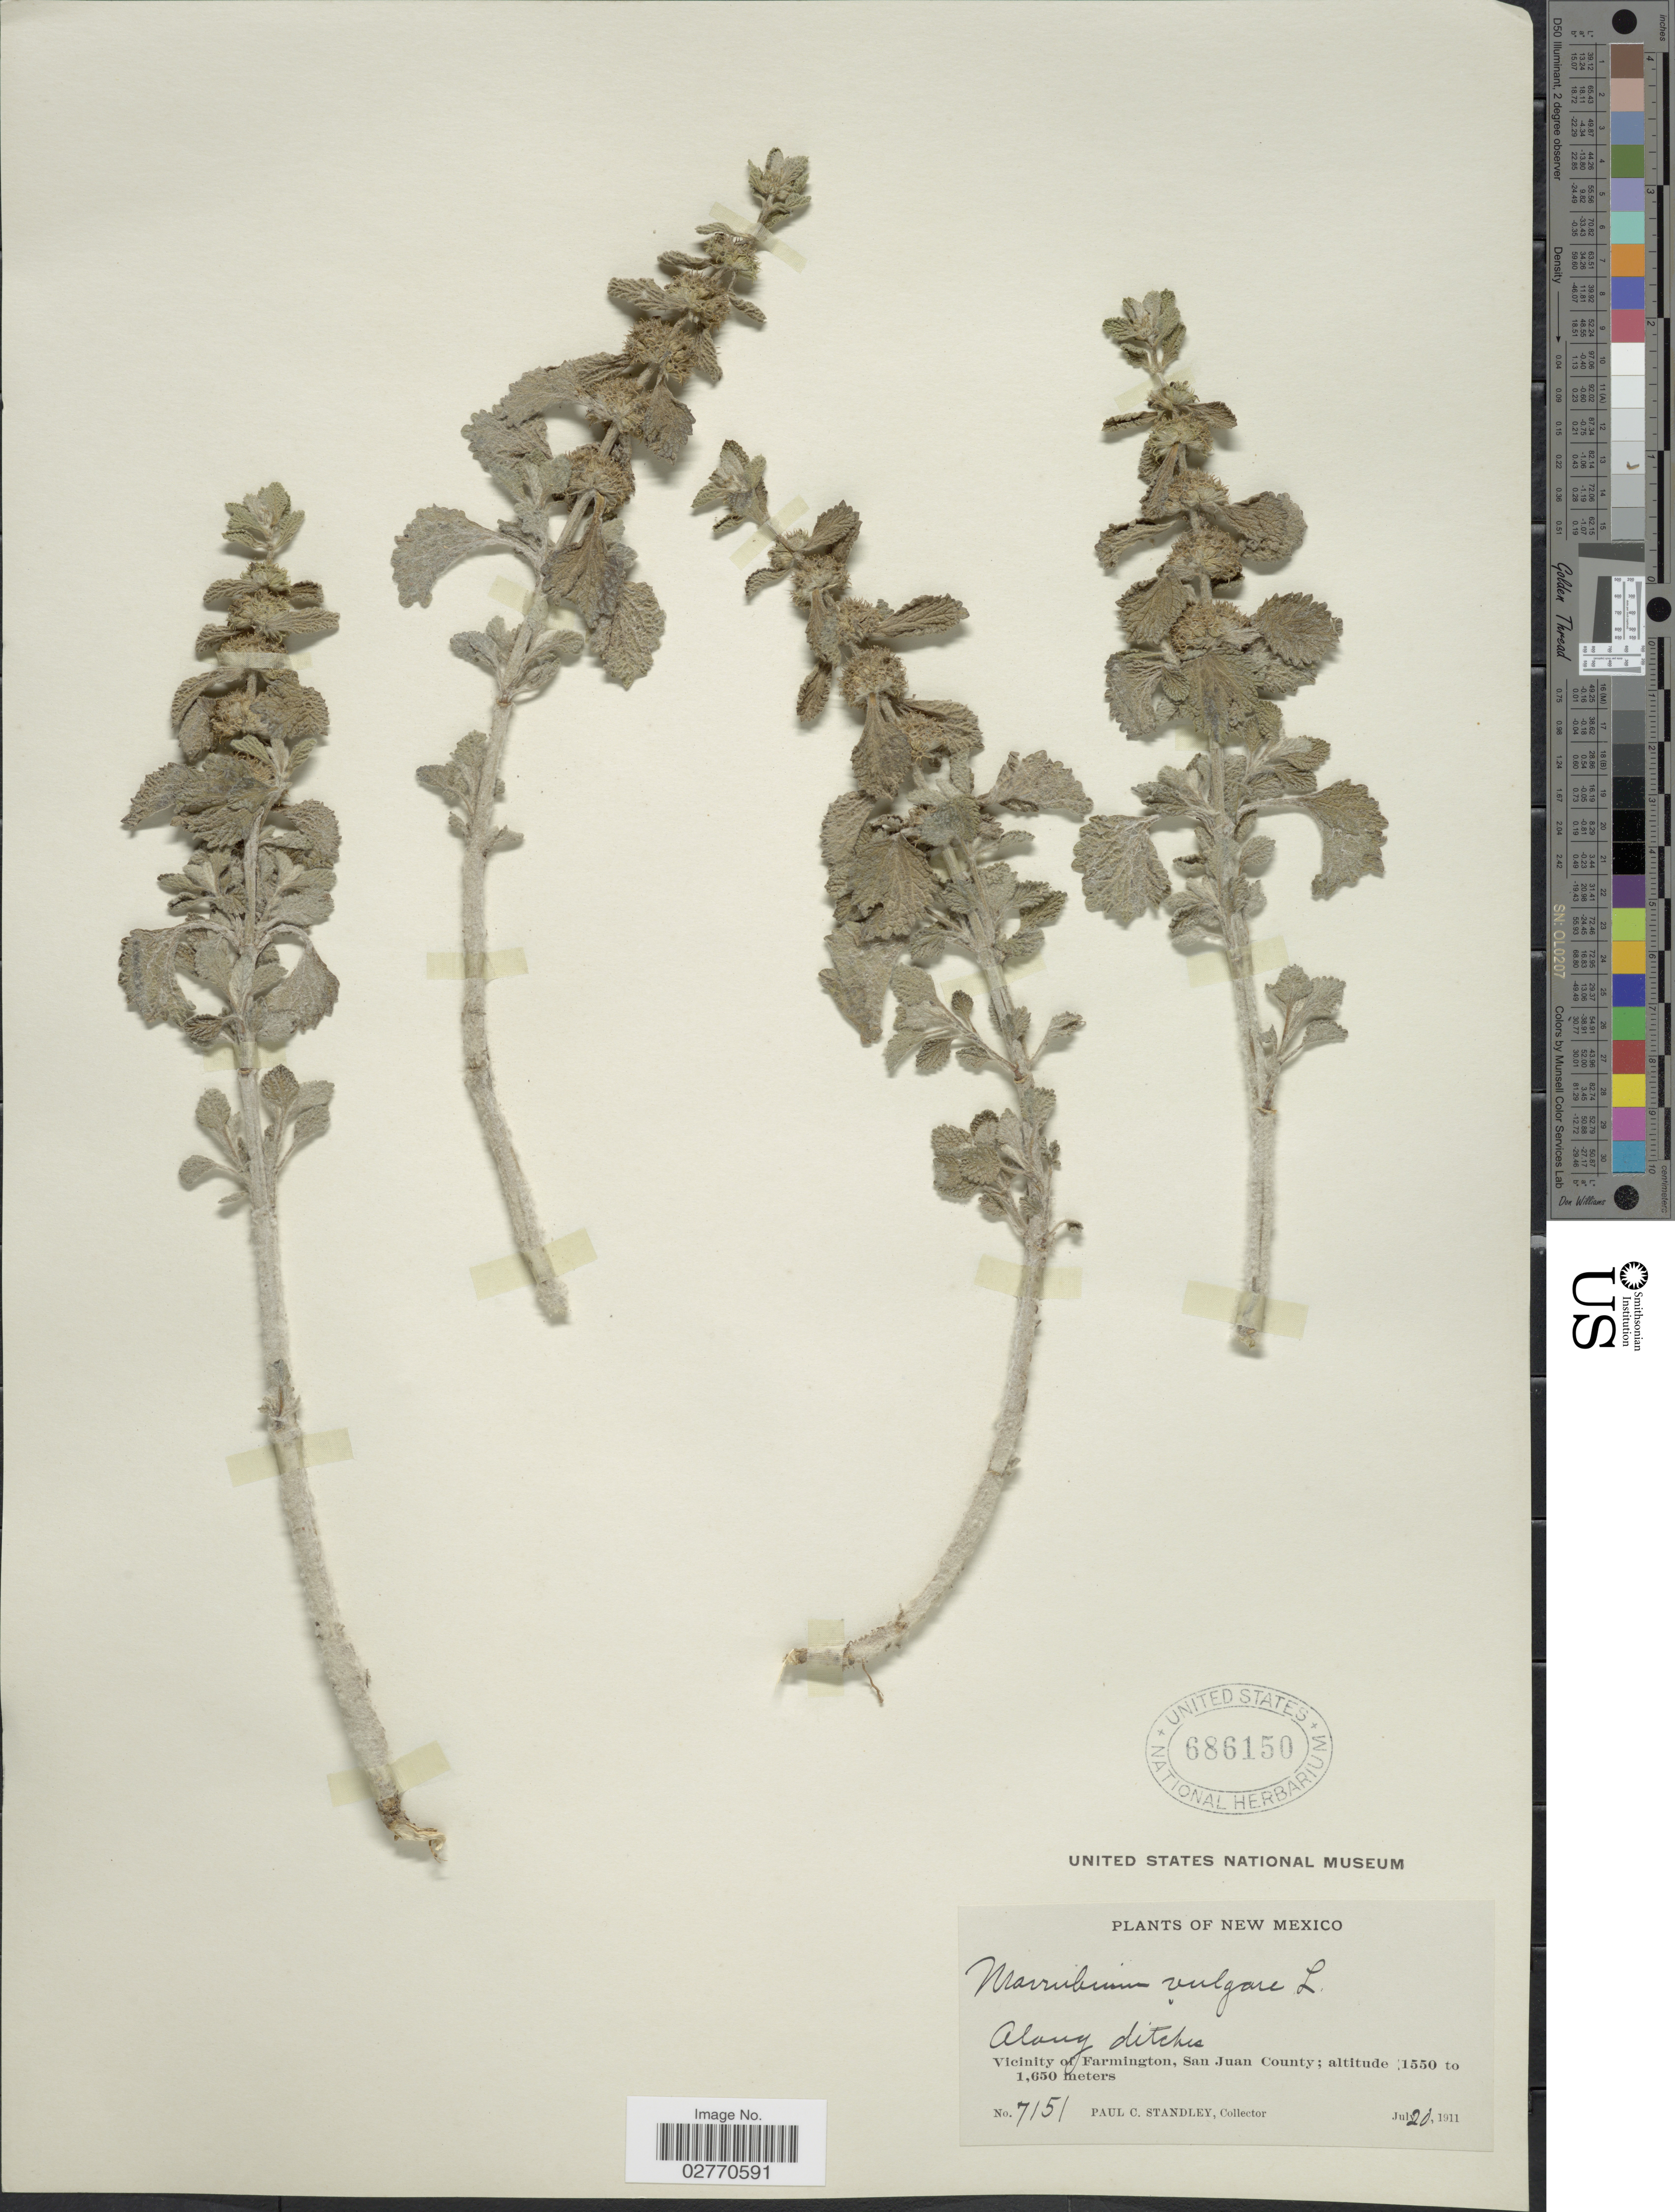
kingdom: Plantae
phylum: Tracheophyta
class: Magnoliopsida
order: Lamiales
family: Lamiaceae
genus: Marrubium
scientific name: Marrubium vulgare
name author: L.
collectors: P. C. Standley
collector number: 7151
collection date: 1911-07-20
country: United States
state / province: New Mexico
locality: Along ditches, Vicinity of Farmington, San Juan County.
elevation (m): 1550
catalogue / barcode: US 686150